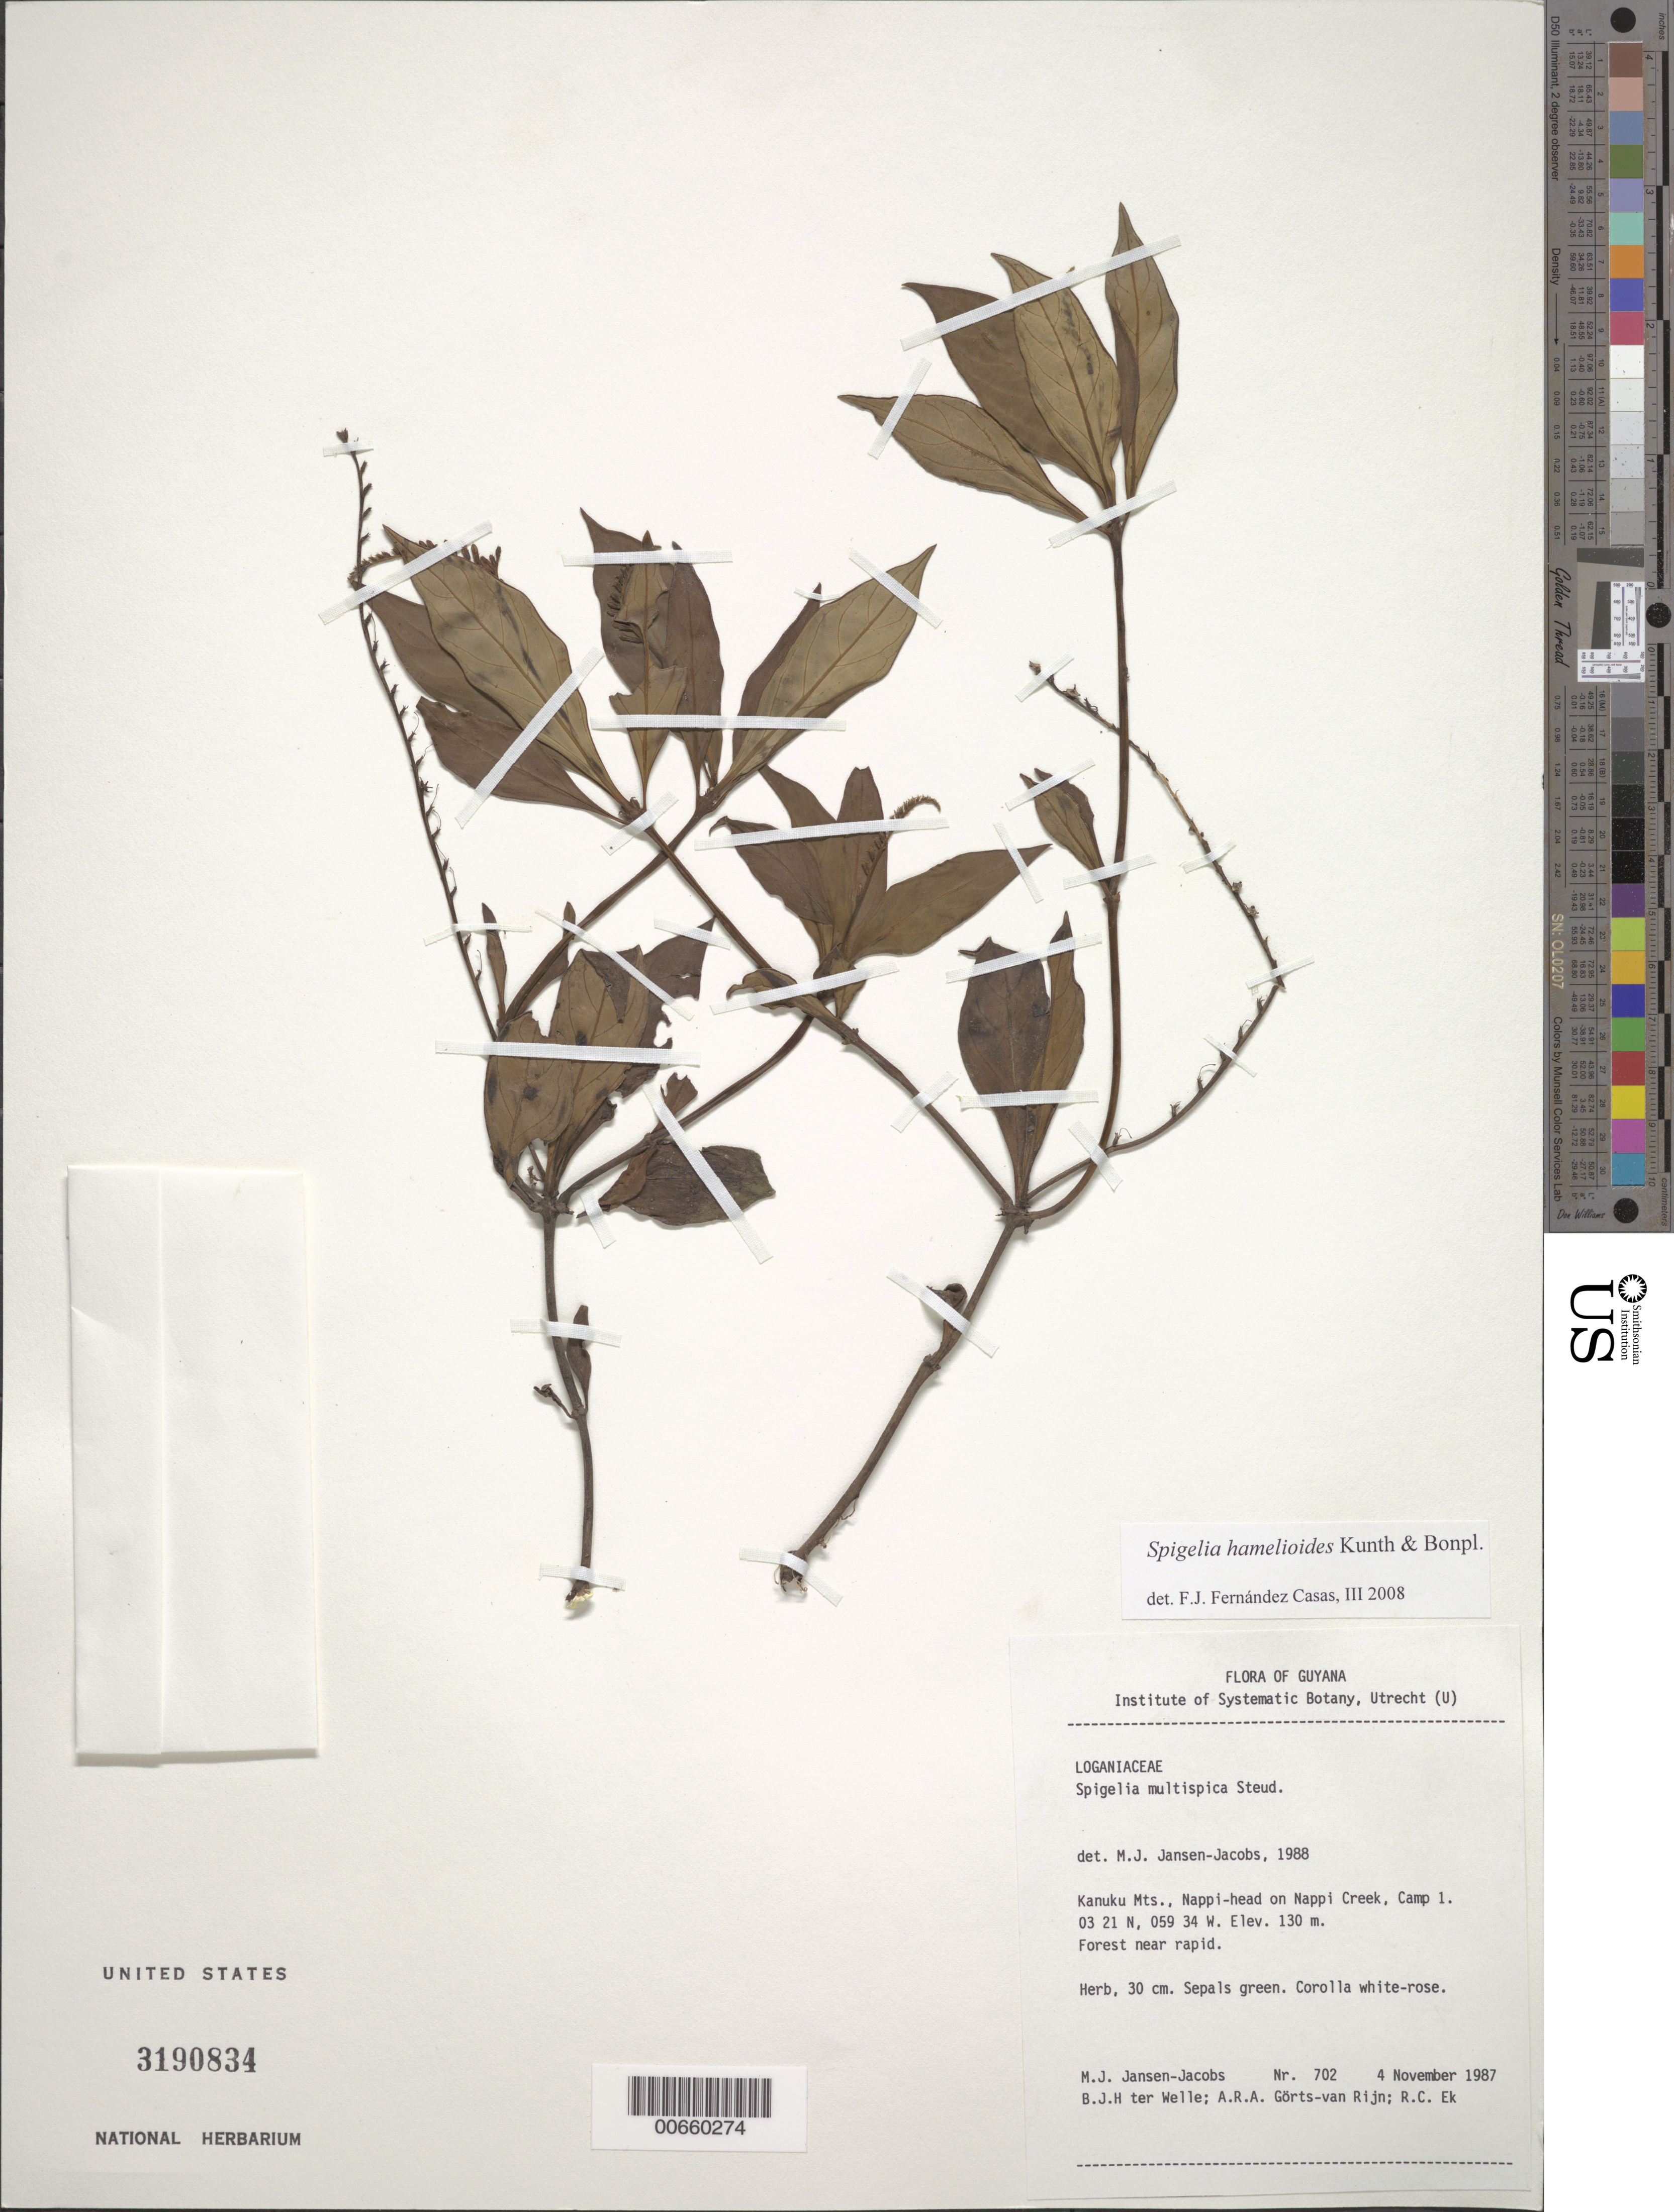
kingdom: Plantae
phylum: Tracheophyta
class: Magnoliopsida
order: Gentianales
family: Loganiaceae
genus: Spigelia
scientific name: Spigelia hamelioides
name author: Kunth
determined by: Fernández Casas, F. J.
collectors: M. J. Jansen-Jacobs, B. Welle, A. .R. A. Görts-van Rijn & R. C. Ek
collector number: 702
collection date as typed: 4-Nov-87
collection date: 1987-11-04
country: Guyana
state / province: U. Takutu-U. Essequibo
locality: Kanuku Mts., Nappi-head on Nappi Creek, camp 1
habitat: Forest near rapid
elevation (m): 130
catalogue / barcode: US 3190834